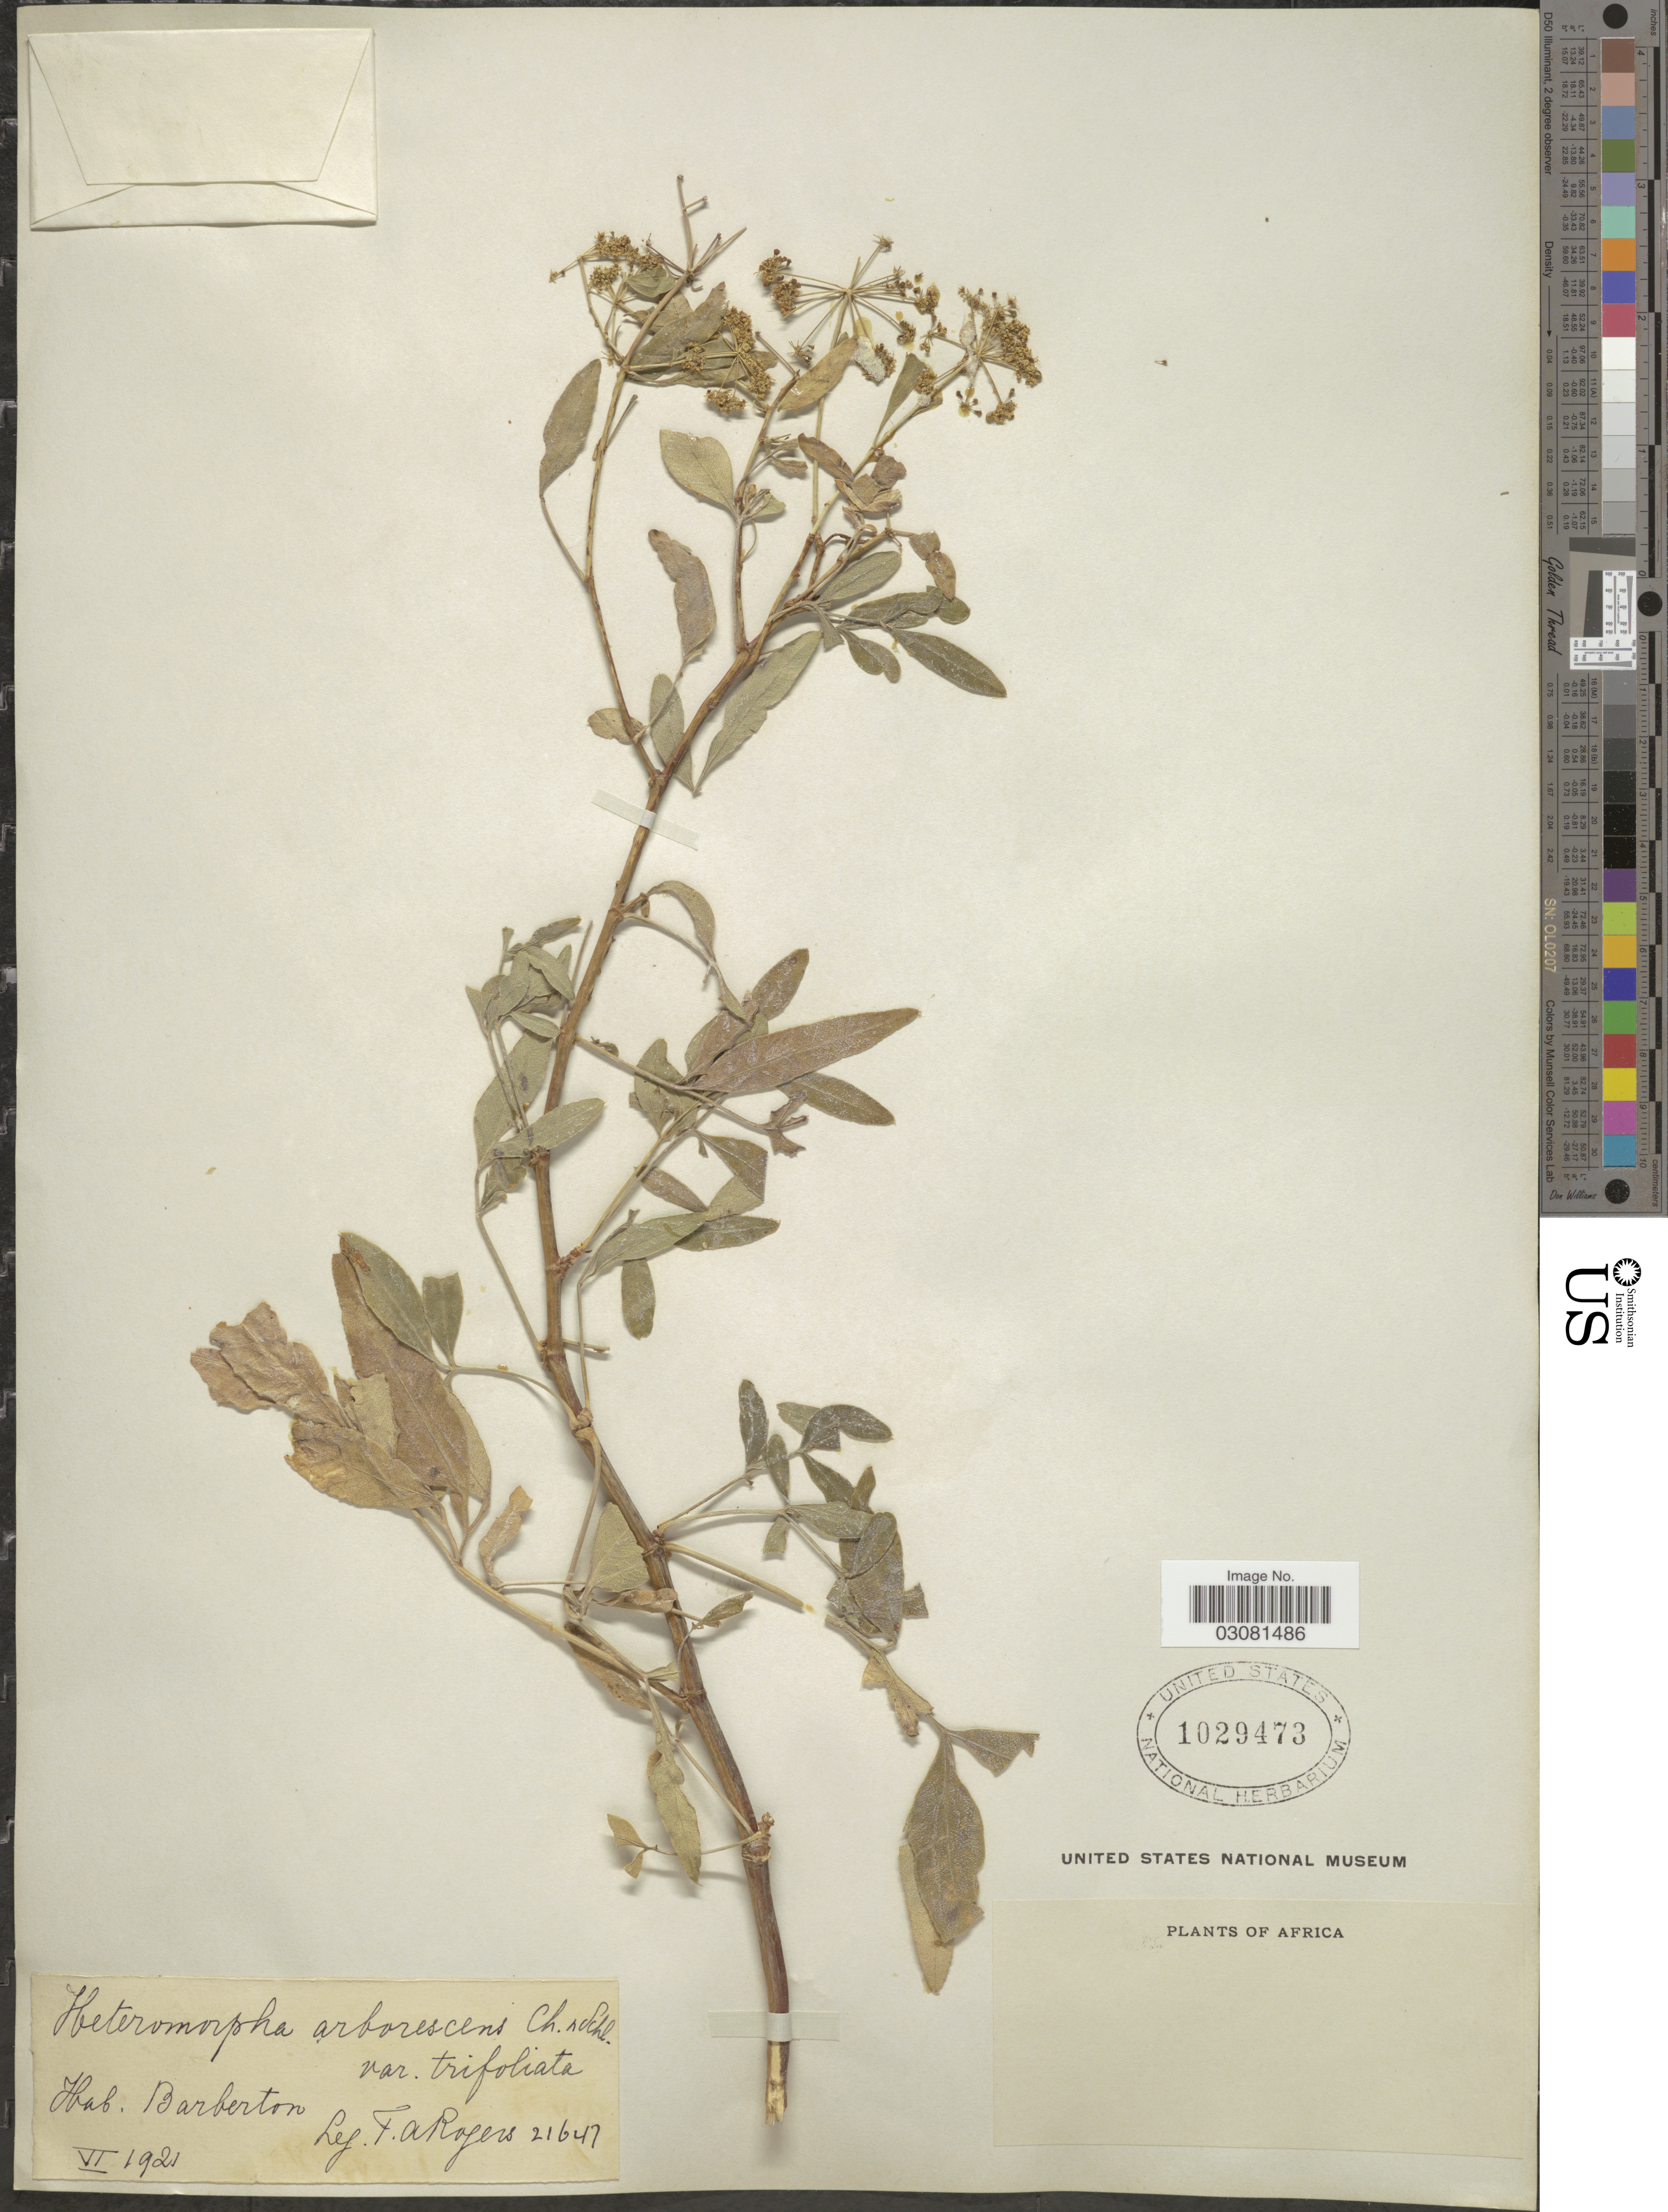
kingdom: Plantae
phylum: Tracheophyta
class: Magnoliopsida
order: Apiales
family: Apiaceae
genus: Heteromorpha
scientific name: Heteromorpha arborescens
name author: Cham. & Schltdl.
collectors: F. A. Rogers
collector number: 21647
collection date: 1921-06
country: South Africa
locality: Africa, Barberton.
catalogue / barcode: US 1029473